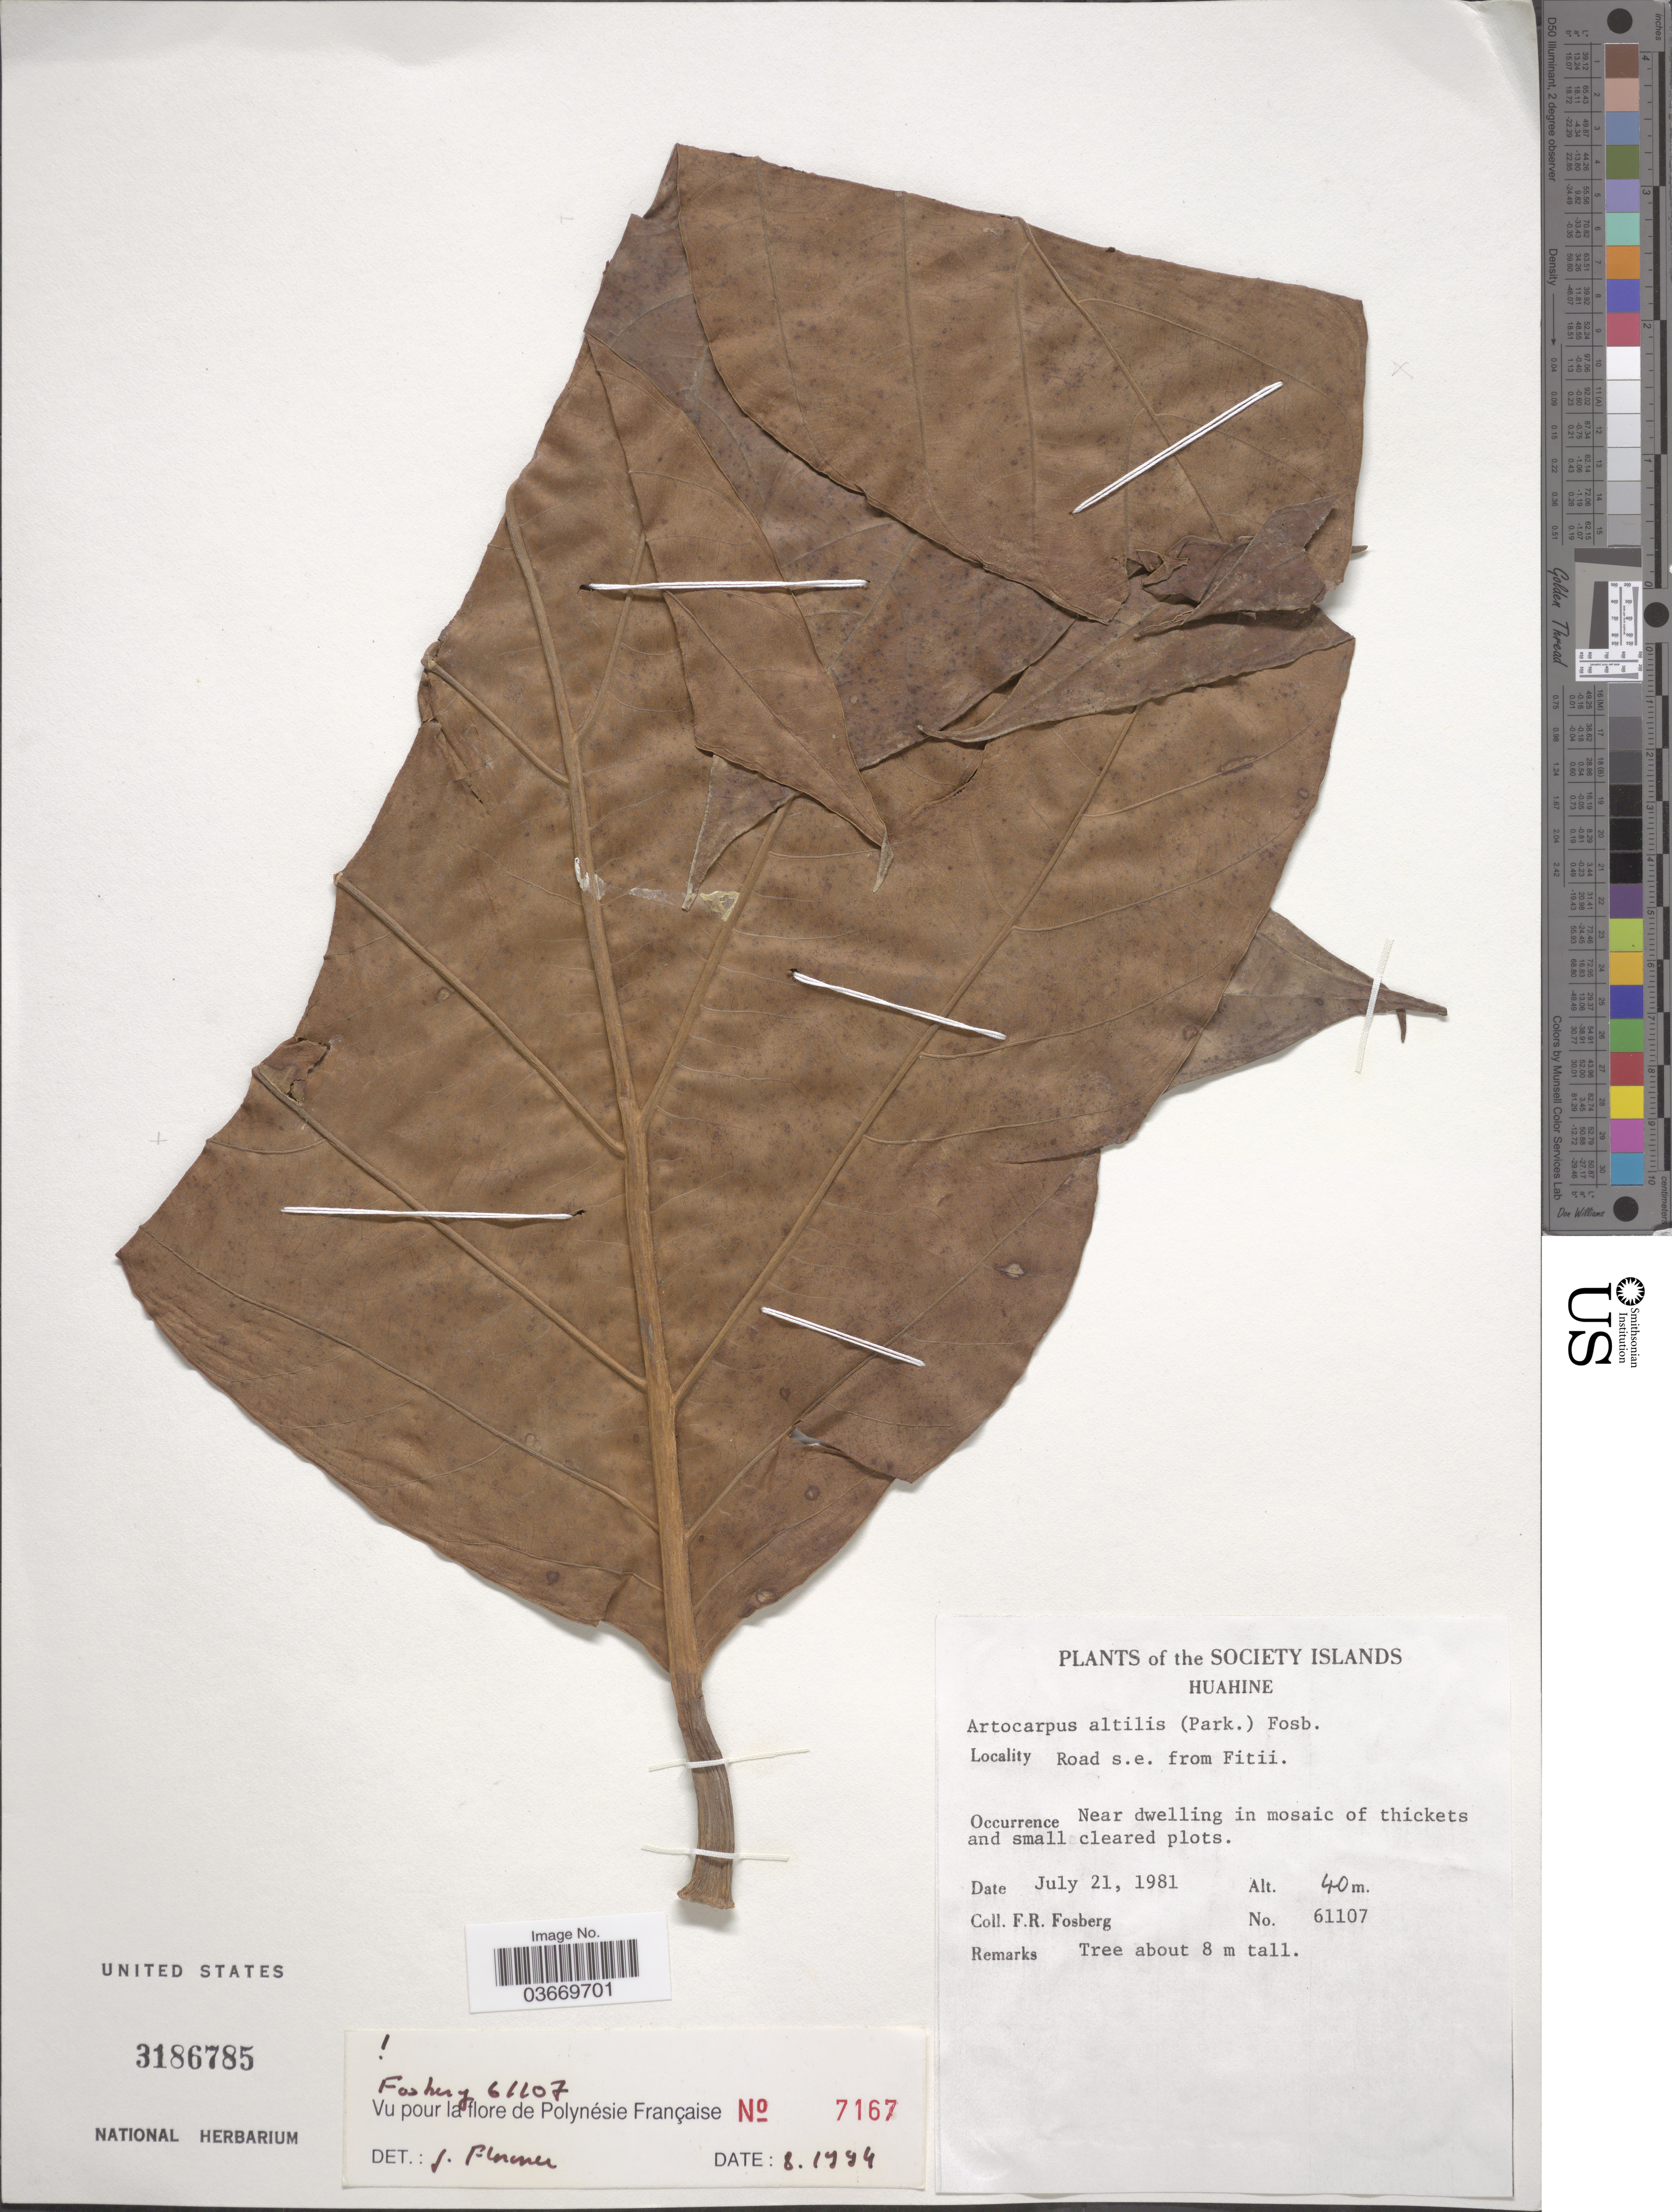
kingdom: Plantae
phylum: Tracheophyta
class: Magnoliopsida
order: Rosales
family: Moraceae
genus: Artocarpus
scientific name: Artocarpus altilis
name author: (Parkinson) Fosberg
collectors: F. R. Fosberg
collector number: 61107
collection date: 1981-07-21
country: French Polynesia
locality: Society Islands, Huahine. Road s.e. from Fitii. Near dwelling in mosaic of thickets and small cleared plots.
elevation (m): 40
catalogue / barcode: US 3186785